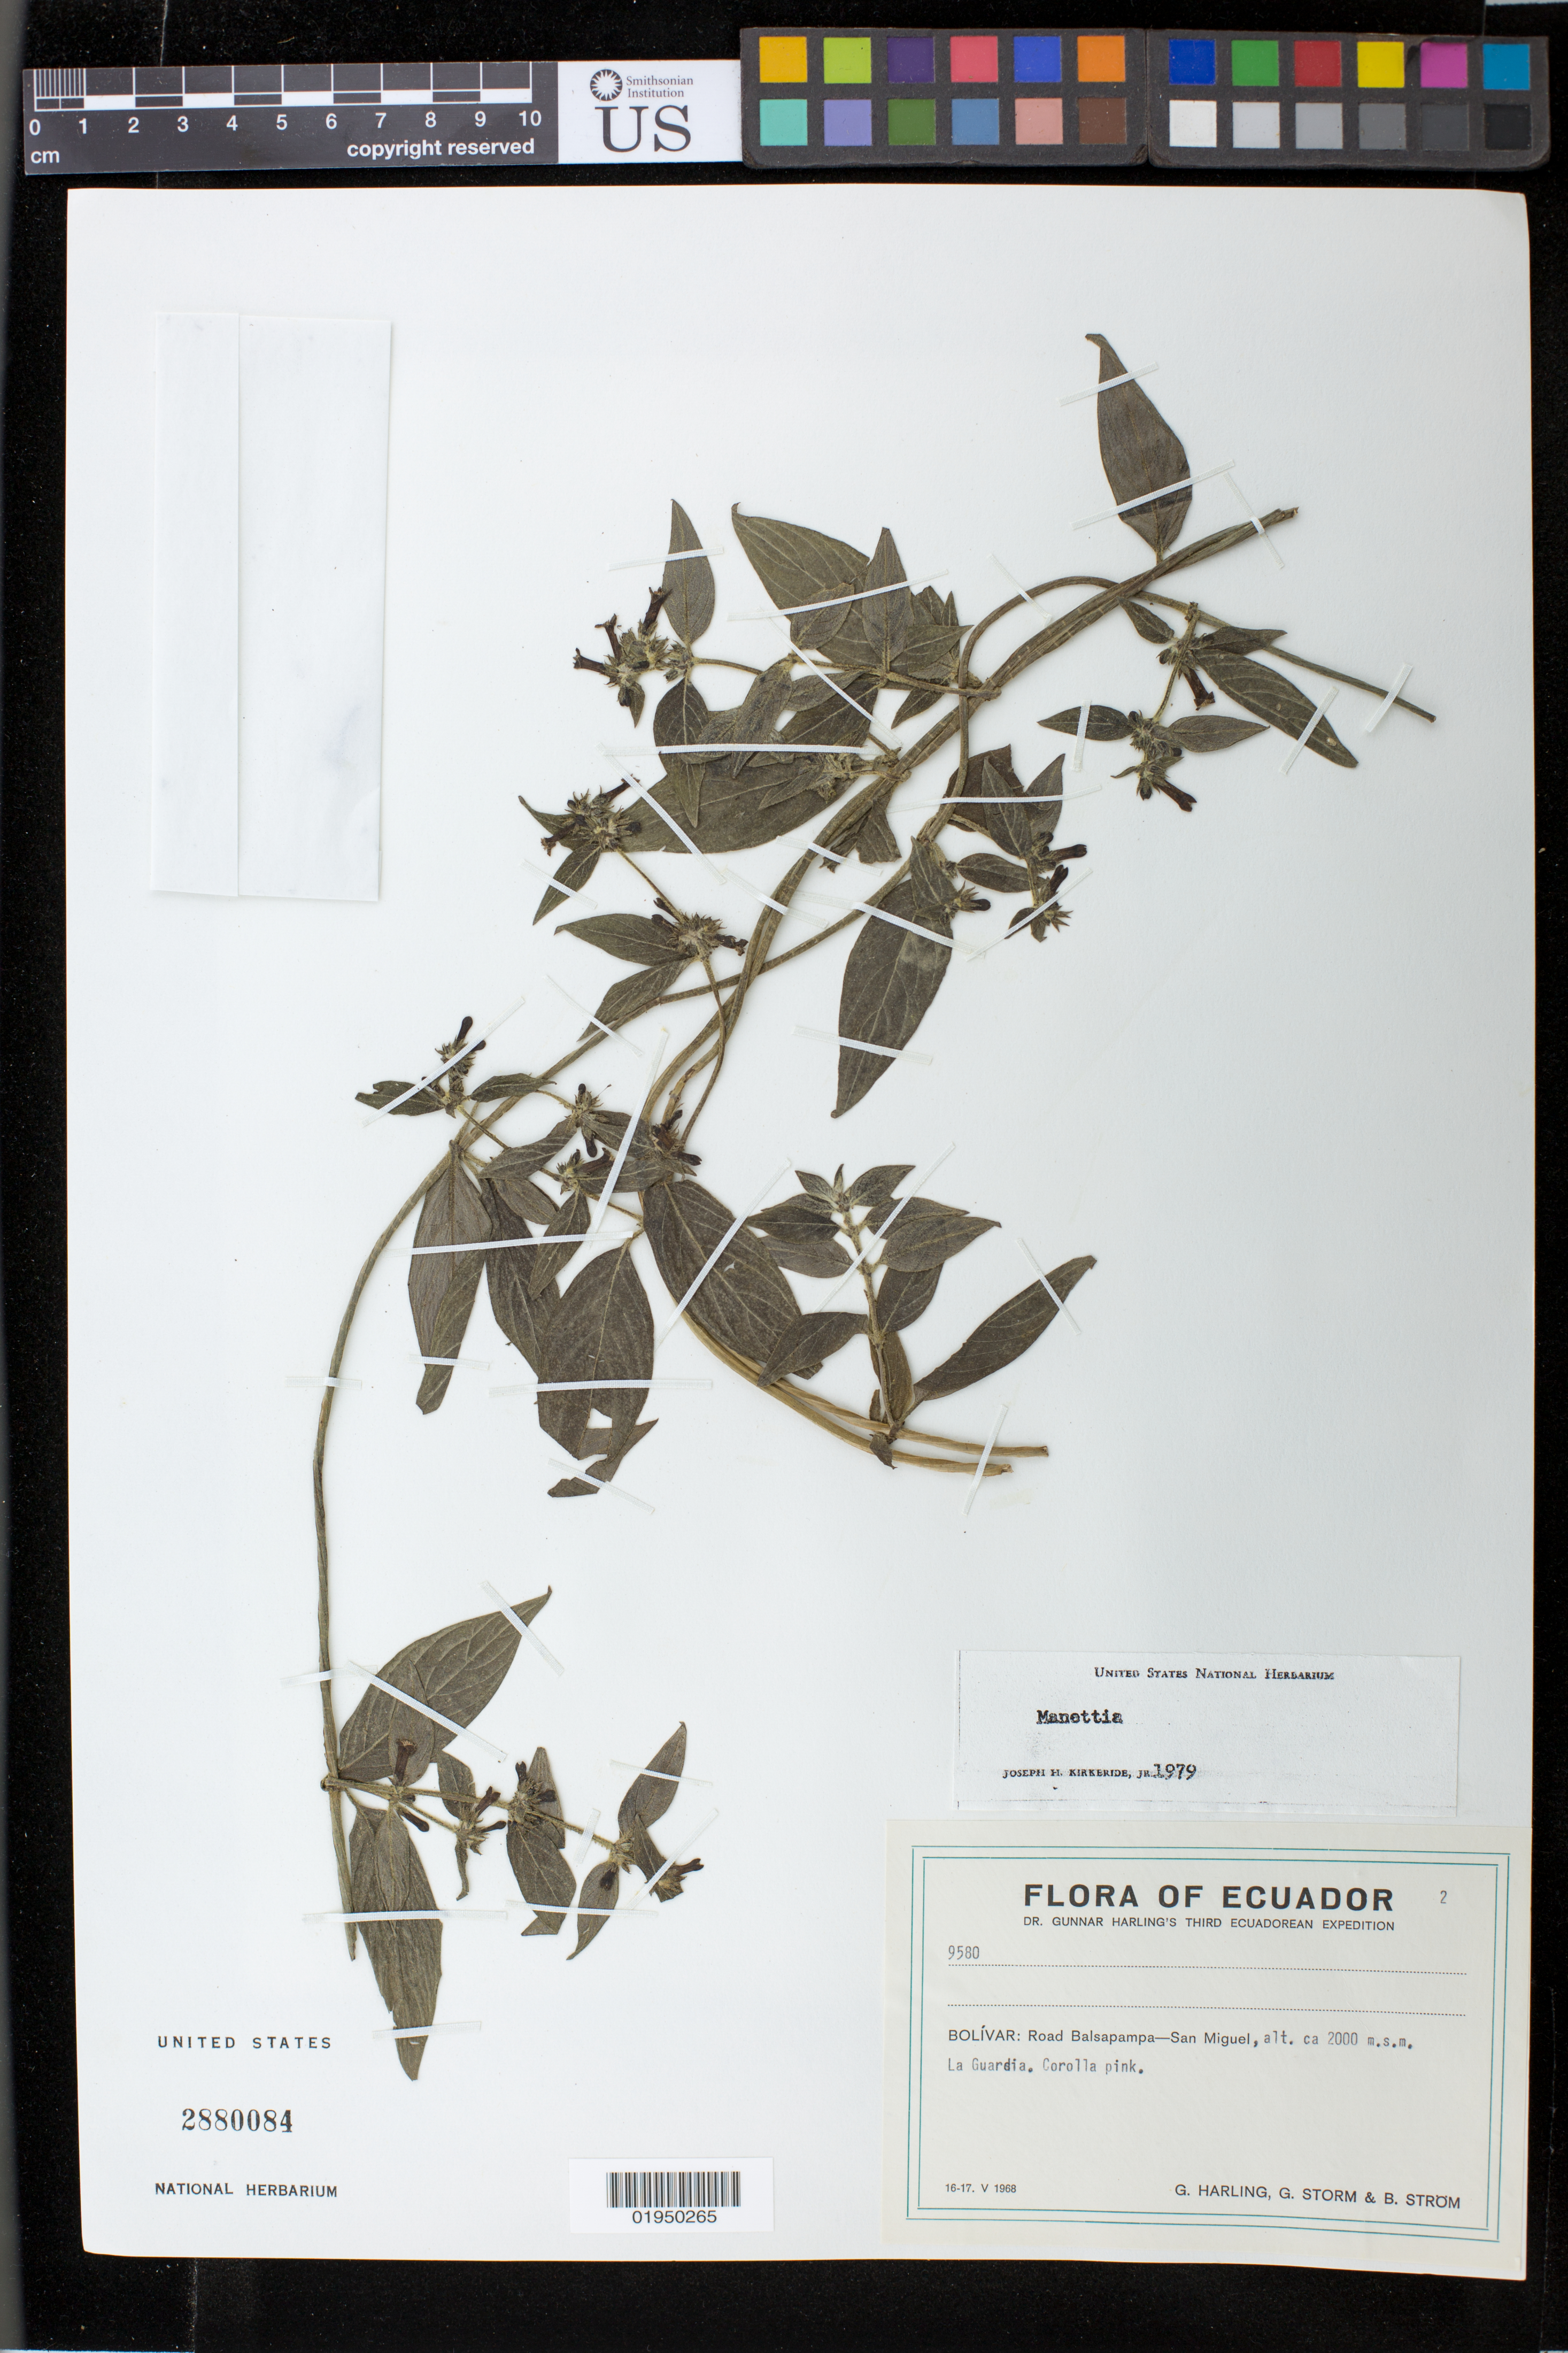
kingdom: Plantae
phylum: Tracheophyta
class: Magnoliopsida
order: Gentianales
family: Rubiaceae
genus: Manettia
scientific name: Manettia sp.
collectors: G. Harling, G. Storm & B. Ström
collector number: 9580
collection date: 1968-05-16/1968-05-17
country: Ecuador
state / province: Bolivar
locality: Road Balsapampa - San Miguel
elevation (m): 610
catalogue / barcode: US 2880084